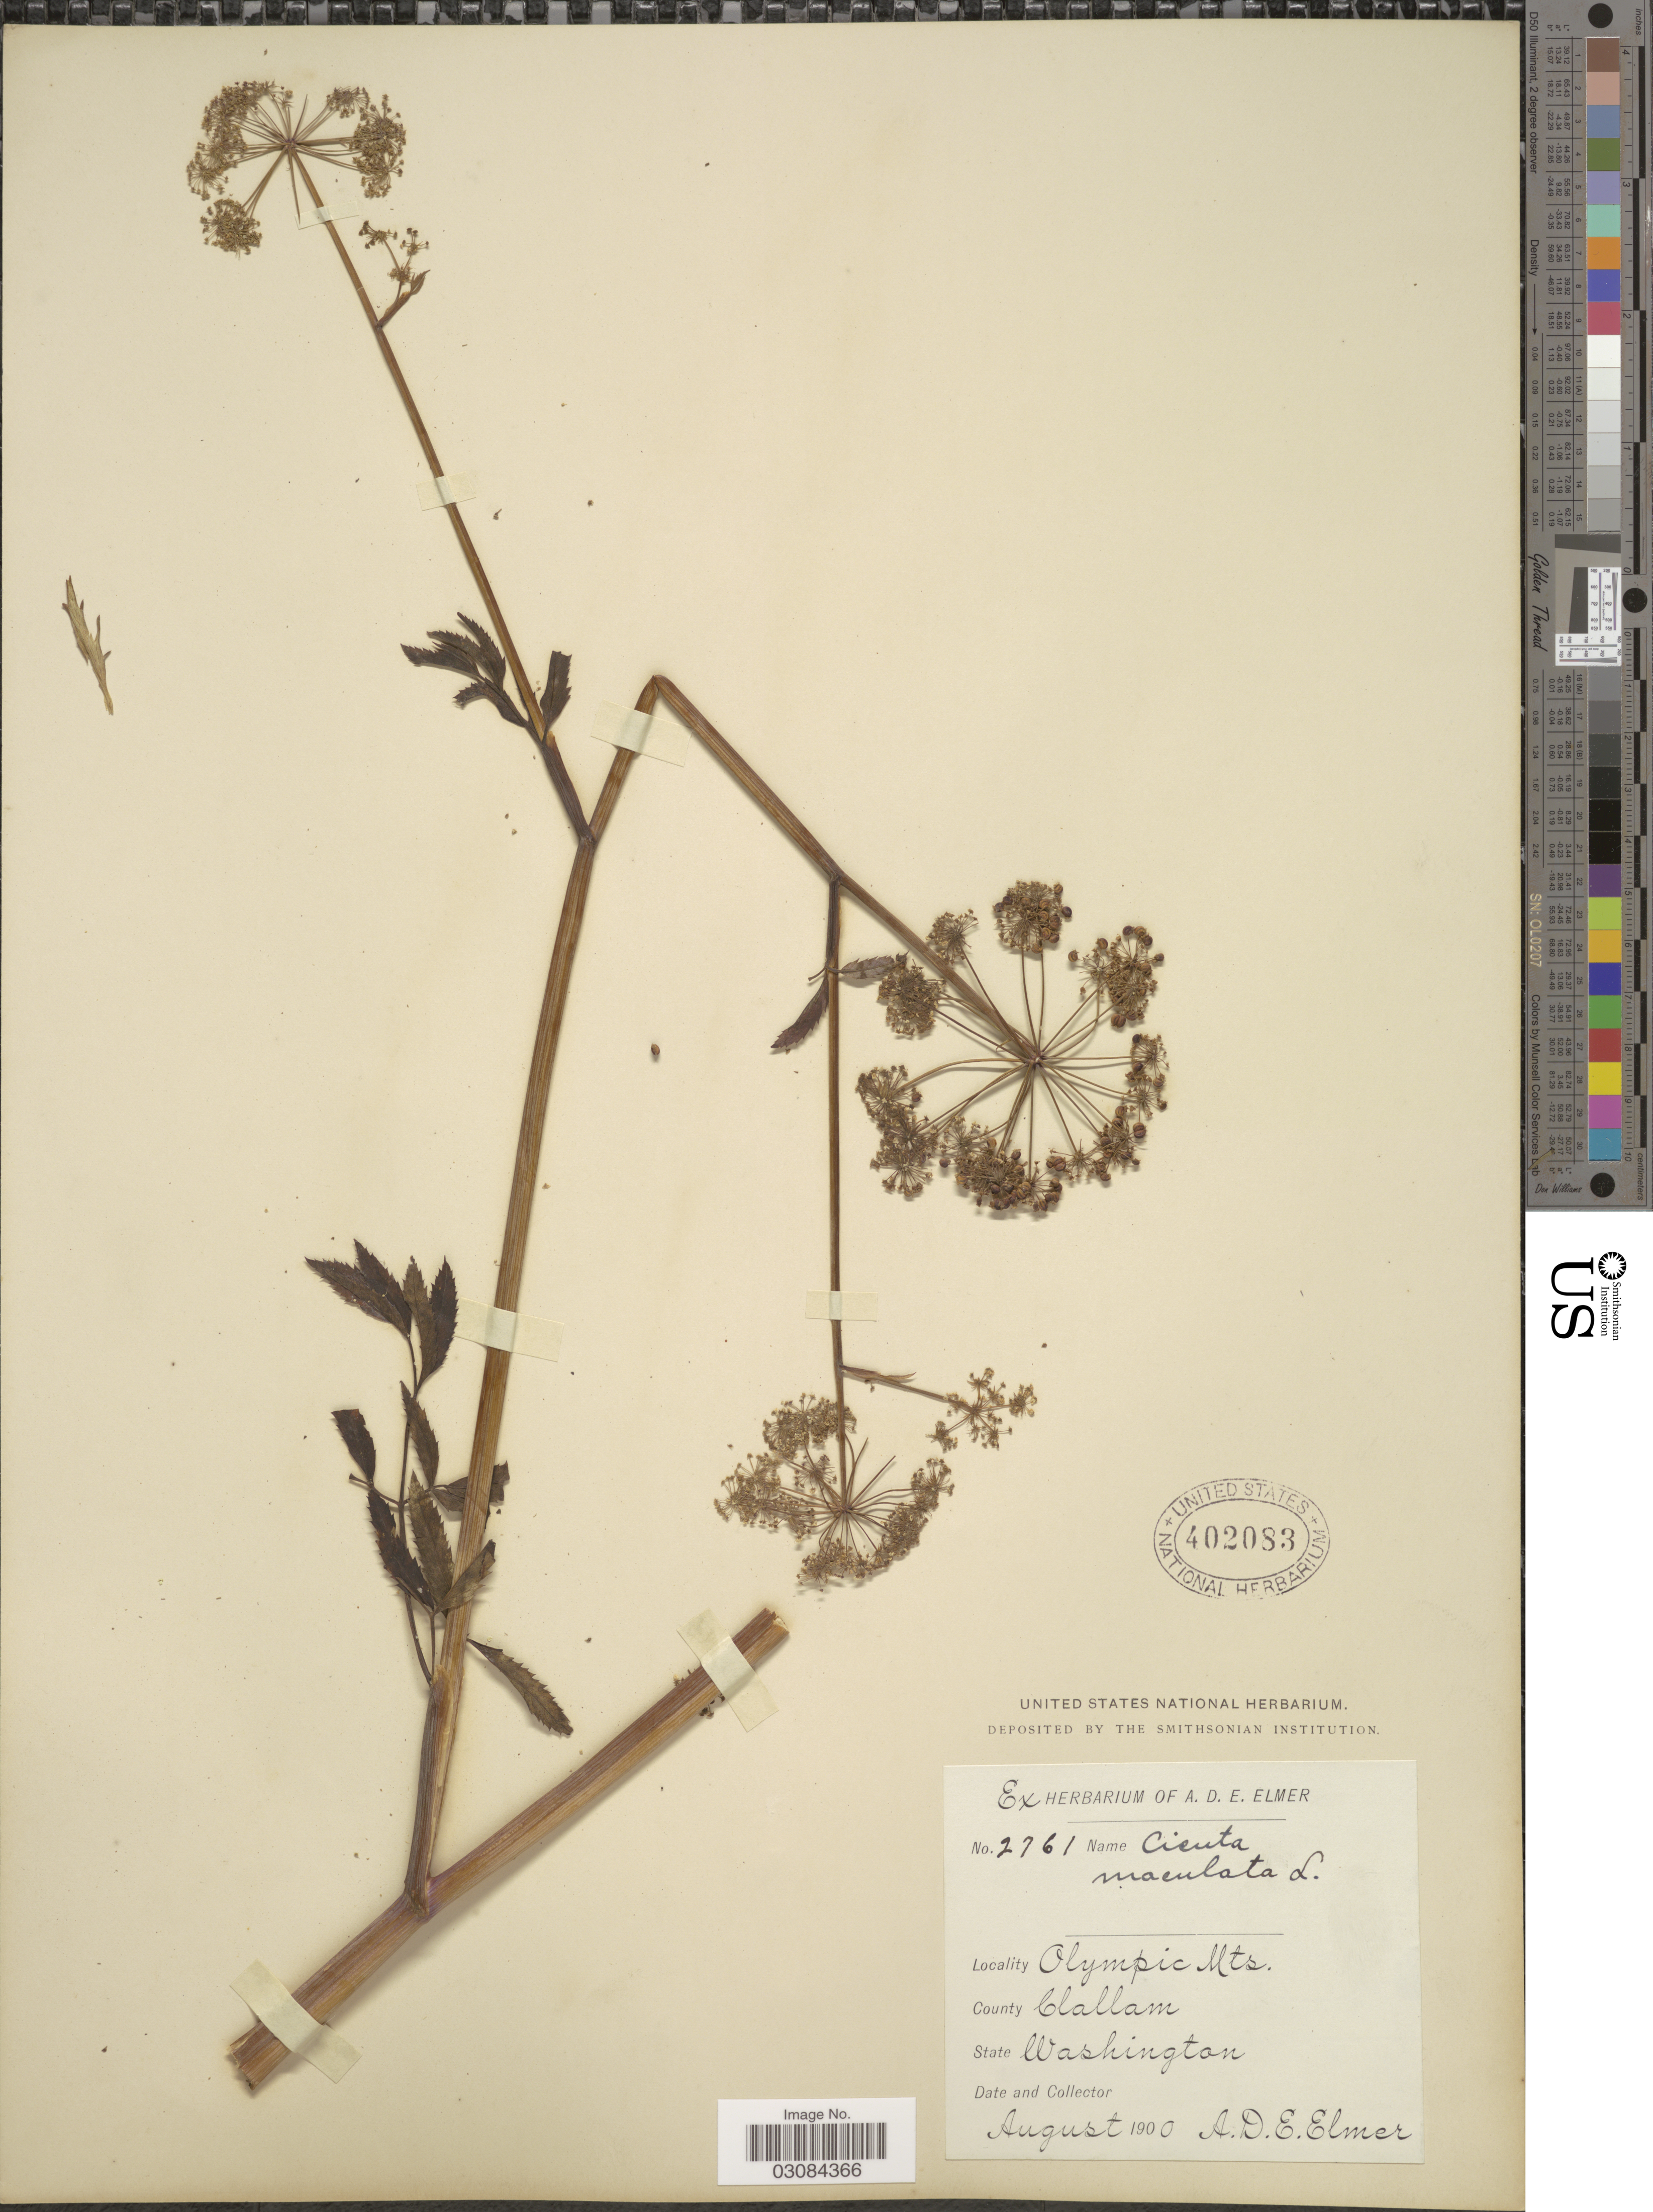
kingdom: Plantae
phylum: Tracheophyta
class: Magnoliopsida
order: Apiales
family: Apiaceae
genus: Cicuta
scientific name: Cicuta douglasii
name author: (DC.) J.M. Coult. & Rose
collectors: A. D. E. Elmer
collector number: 2761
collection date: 1900-08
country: United States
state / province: Washington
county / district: Clallam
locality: Olympic Mts. County Clallam.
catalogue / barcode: US 402083